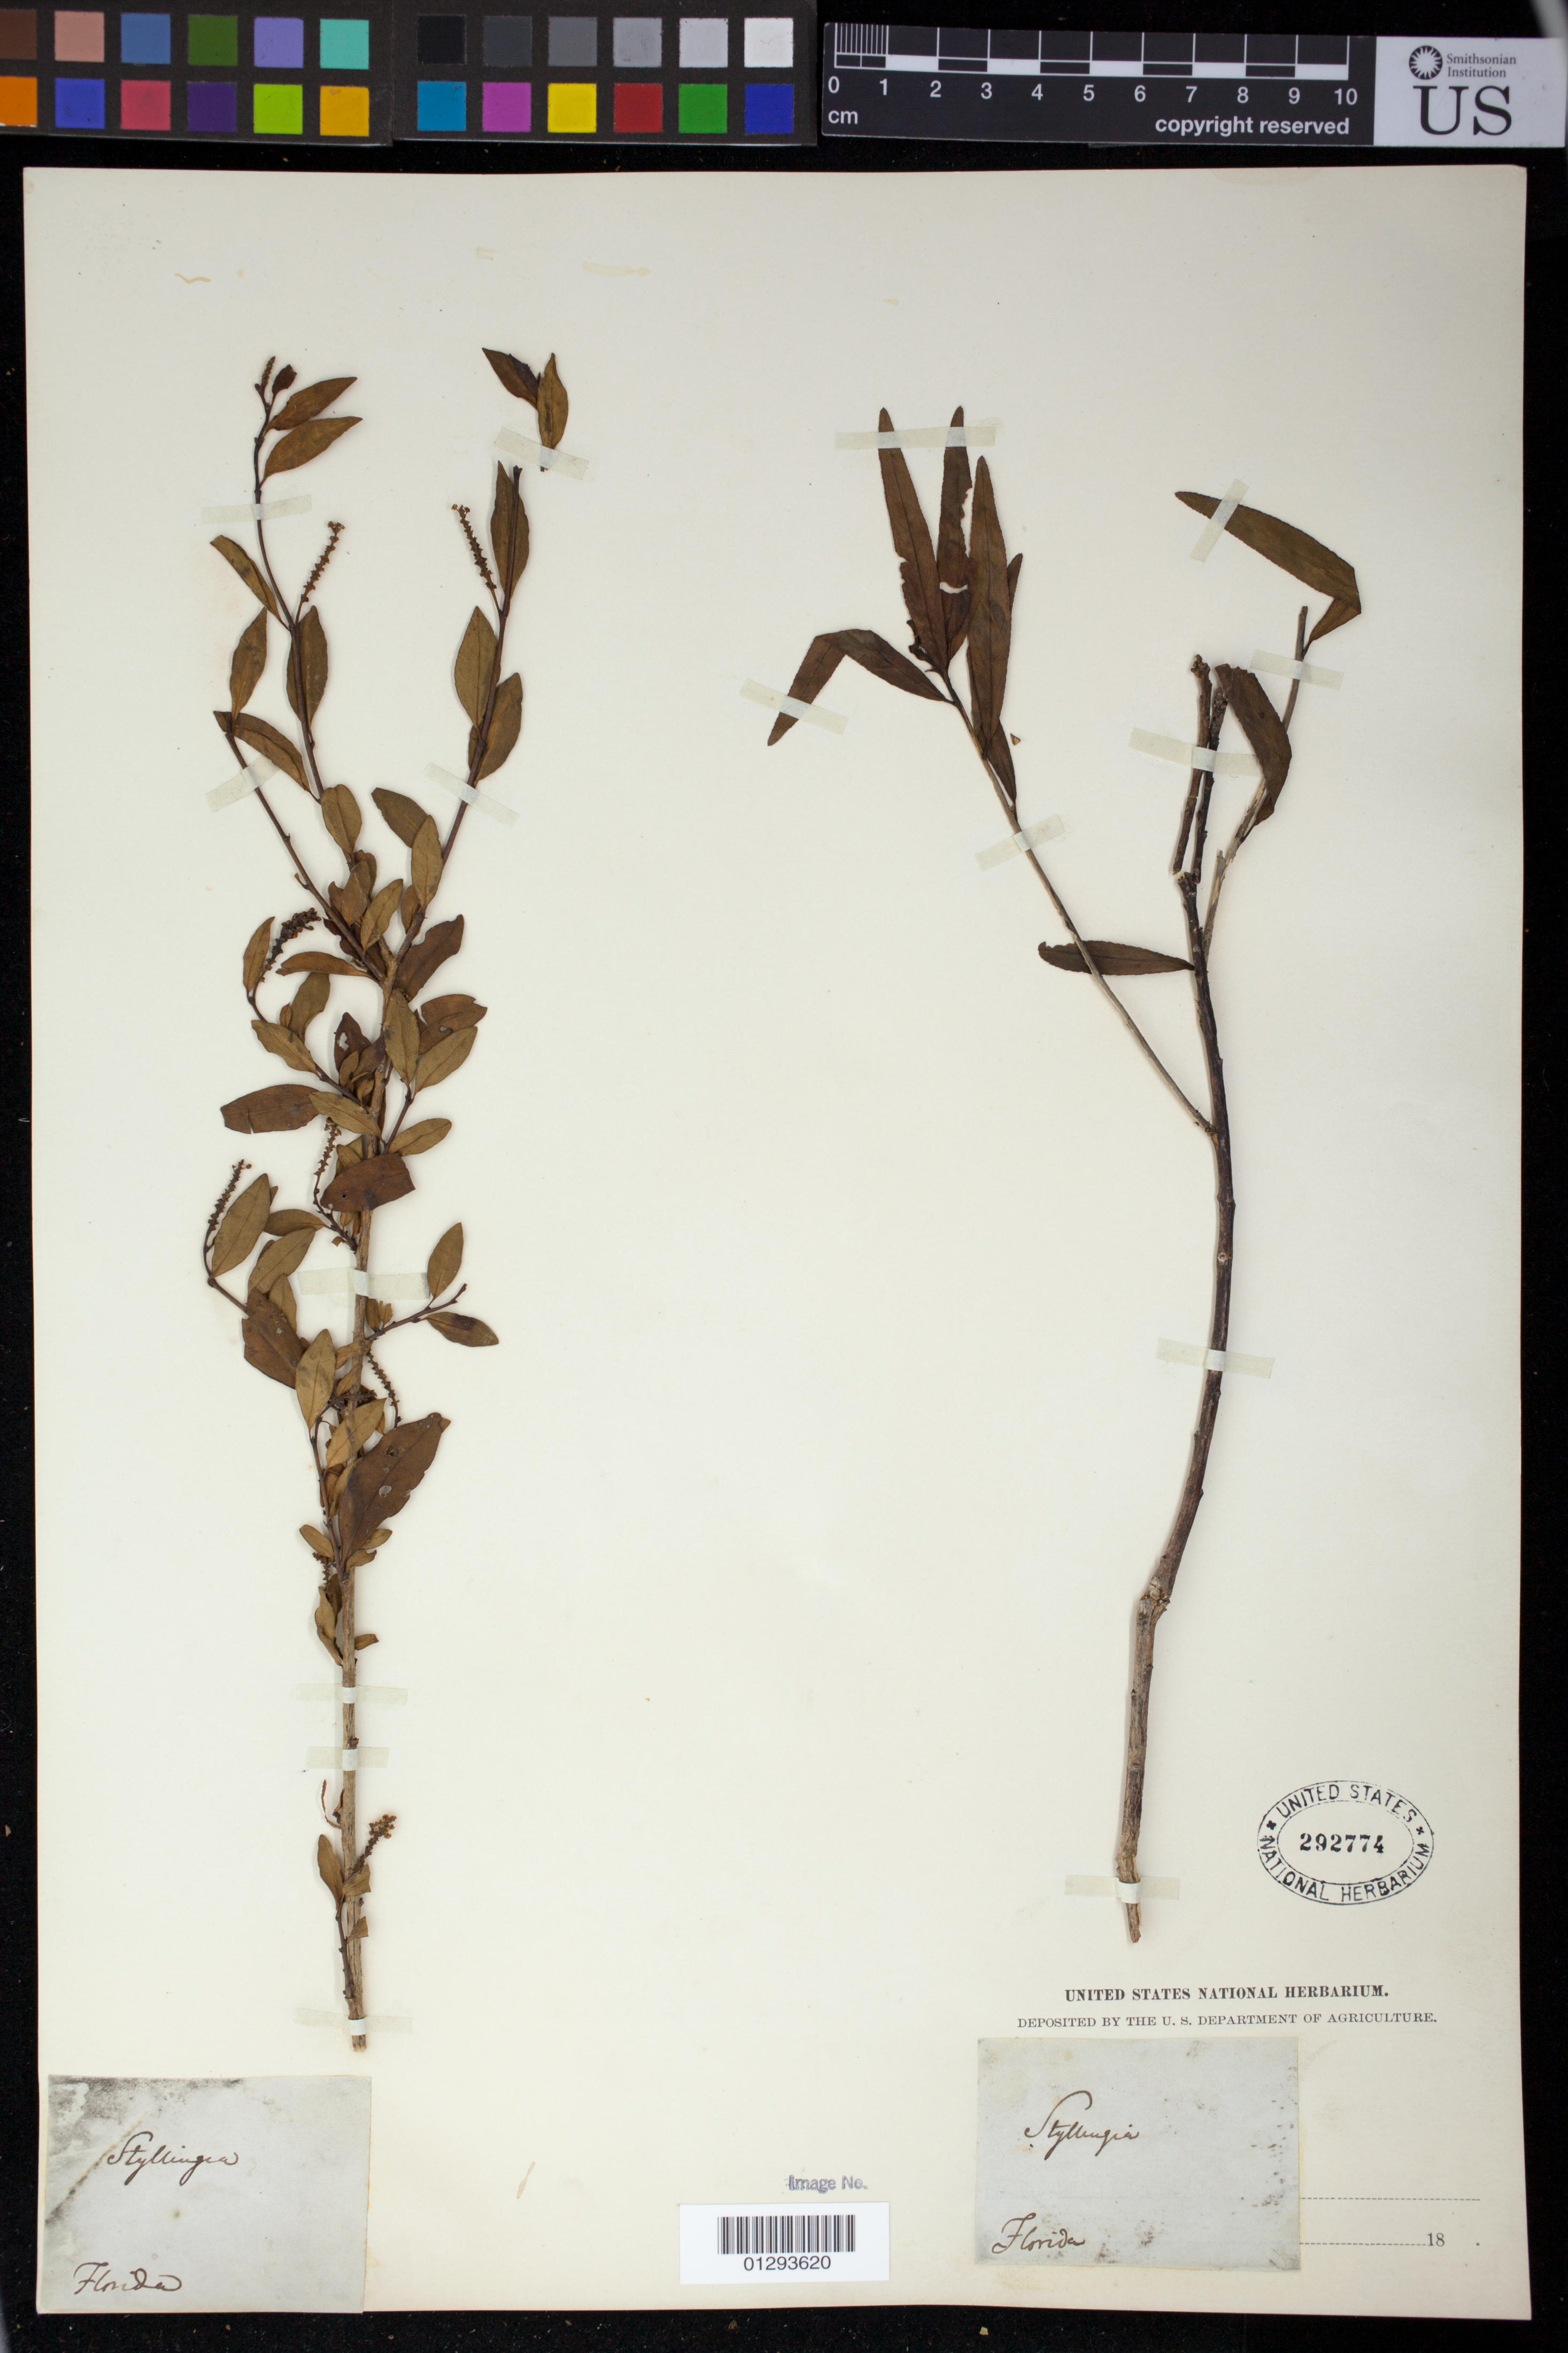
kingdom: Plantae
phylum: Tracheophyta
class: Magnoliopsida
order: Malpighiales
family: Euphorbiaceae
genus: Sebastiania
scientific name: Sebastiania fruticosa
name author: (Bartram) Fernald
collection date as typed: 18--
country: United States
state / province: Florida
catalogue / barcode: US 292774